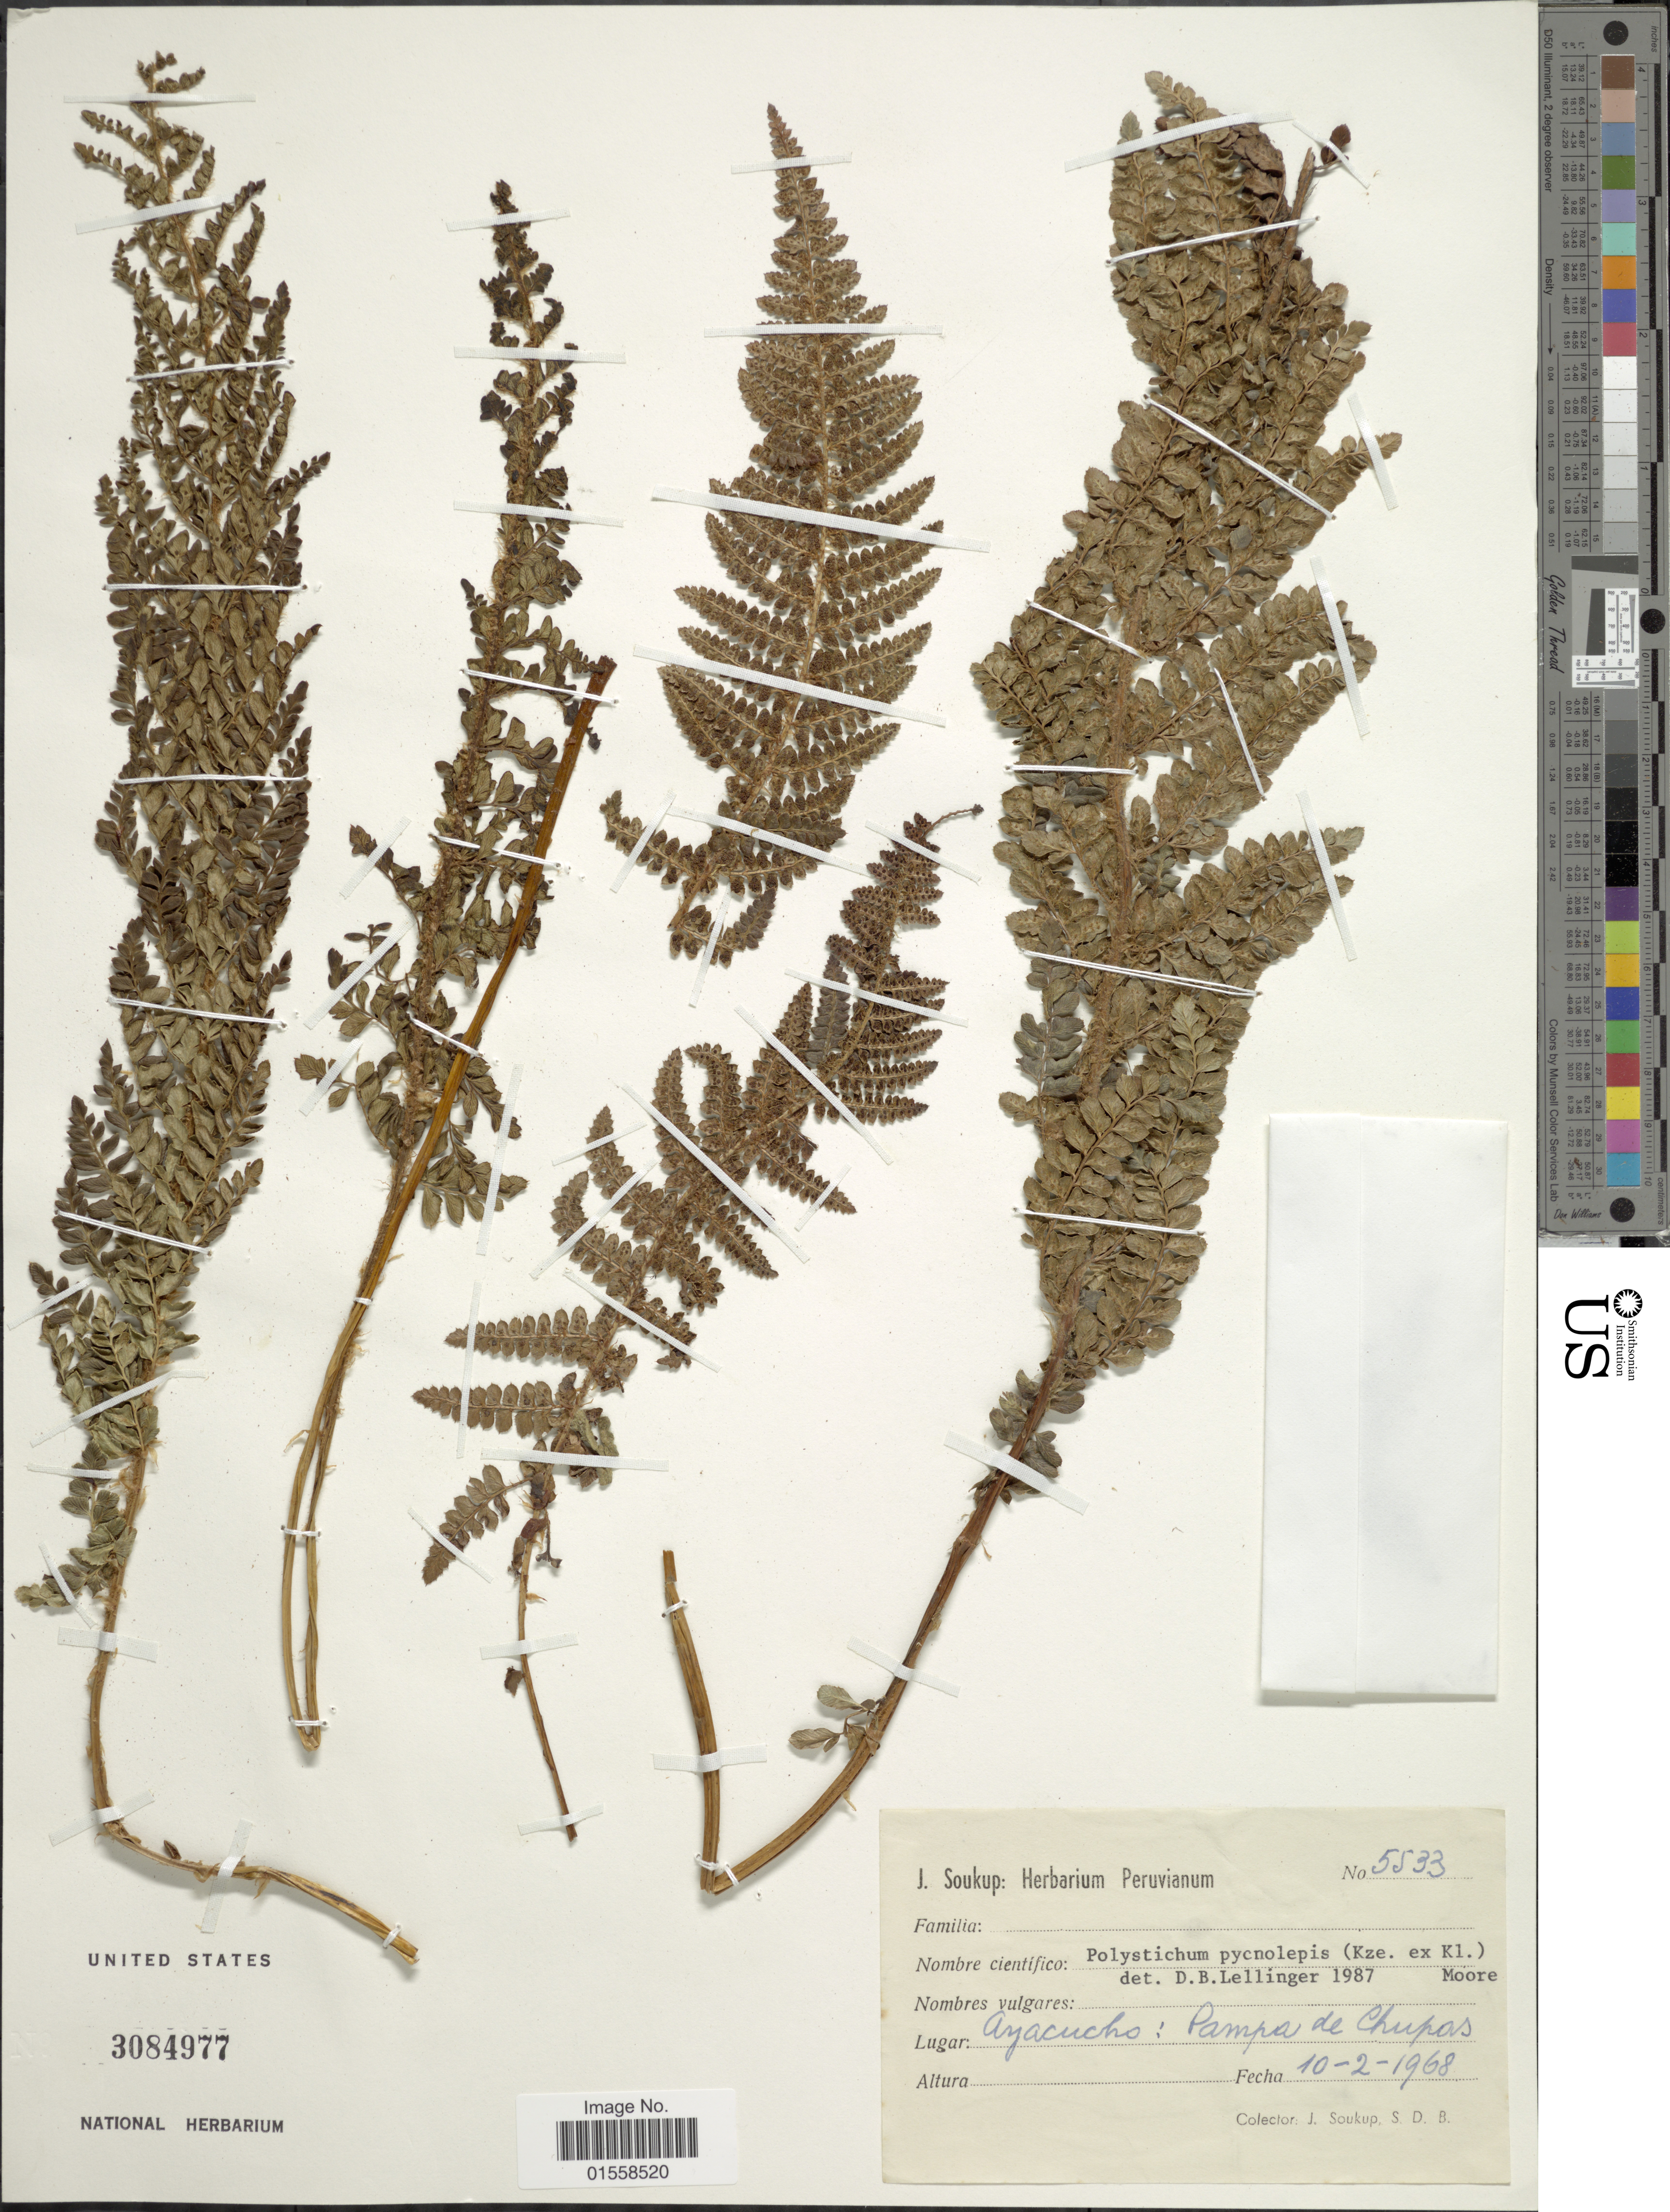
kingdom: Plantae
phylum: Tracheophyta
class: Polypodiopsida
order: Polypodiales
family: Dryopteridaceae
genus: Polystichum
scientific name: Polystichum pycnolepis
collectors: J. Soukop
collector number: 5533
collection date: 1968-02-10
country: Peru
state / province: Ayacucho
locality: Ayacucho: Pampa de Chupas.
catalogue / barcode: US 3084977